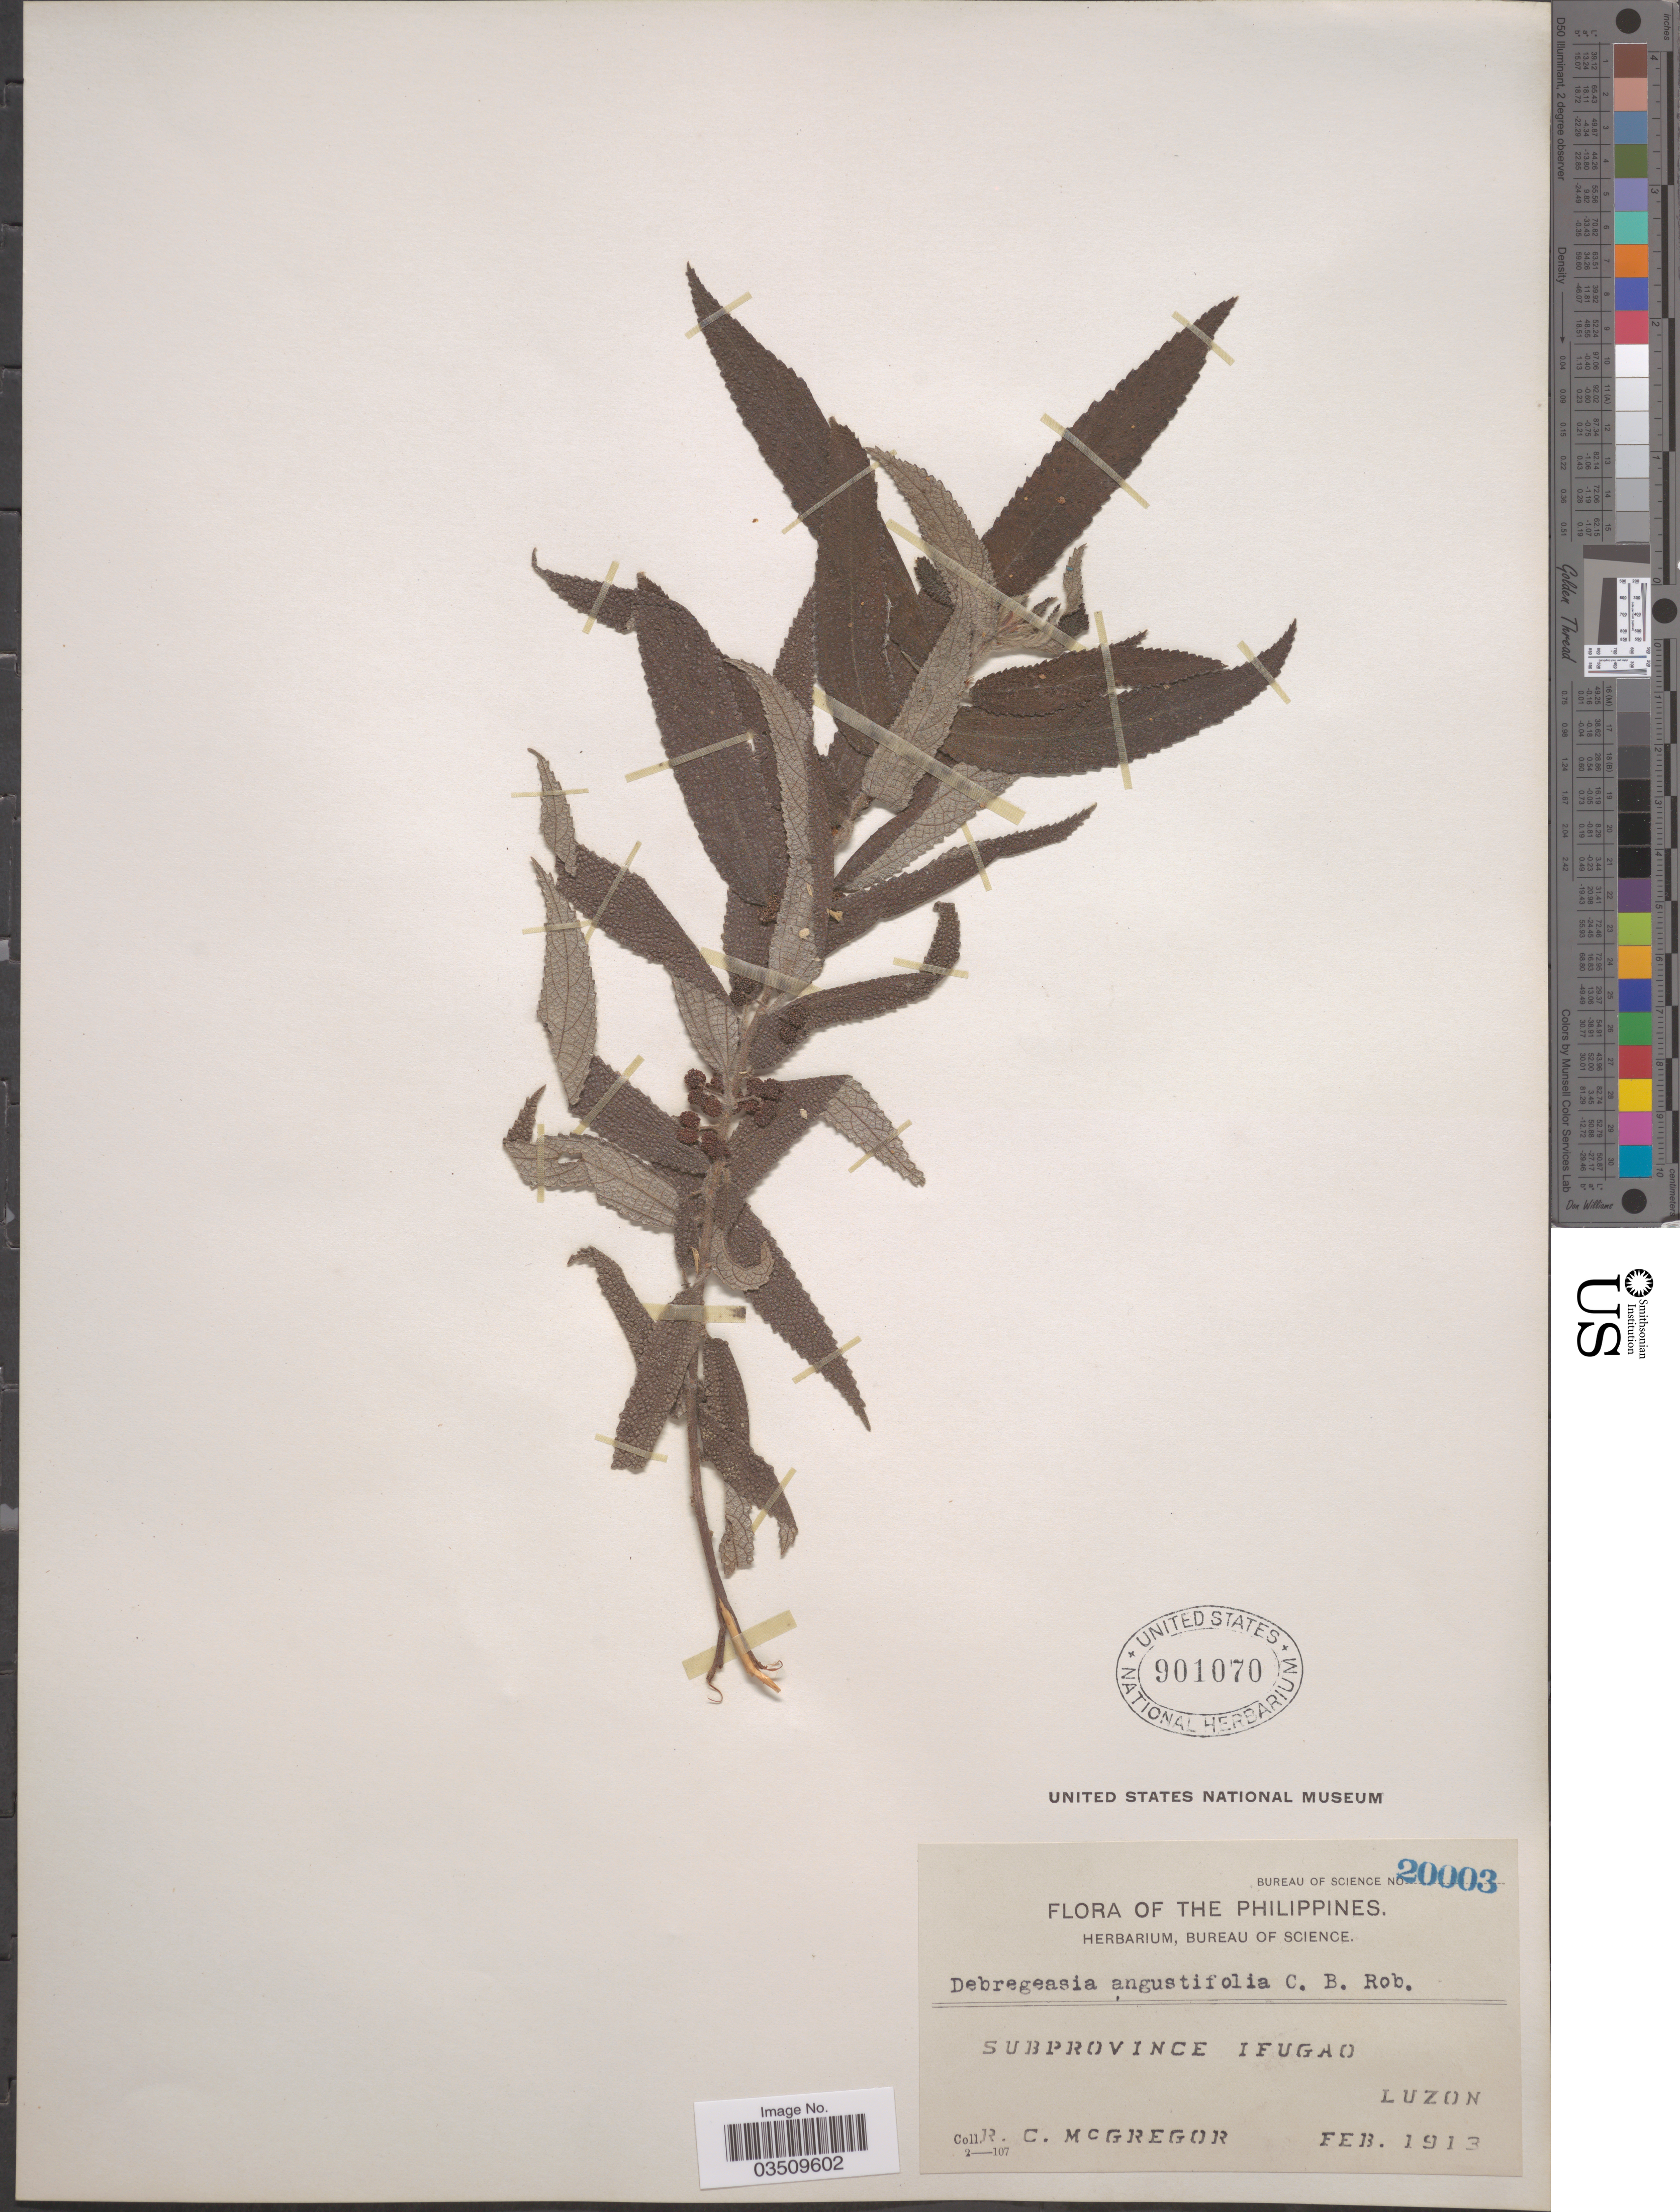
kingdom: Plantae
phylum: Tracheophyta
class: Magnoliopsida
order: Rosales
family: Urticaceae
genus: Debregeasia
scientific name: Debregeasia longifolia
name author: (Burm. f.) Wedd.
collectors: R. C. McGregor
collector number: Bureau of Science 20003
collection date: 1913-02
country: Philippines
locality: Subprovince Ifugao, Luzon.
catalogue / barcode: US 901070